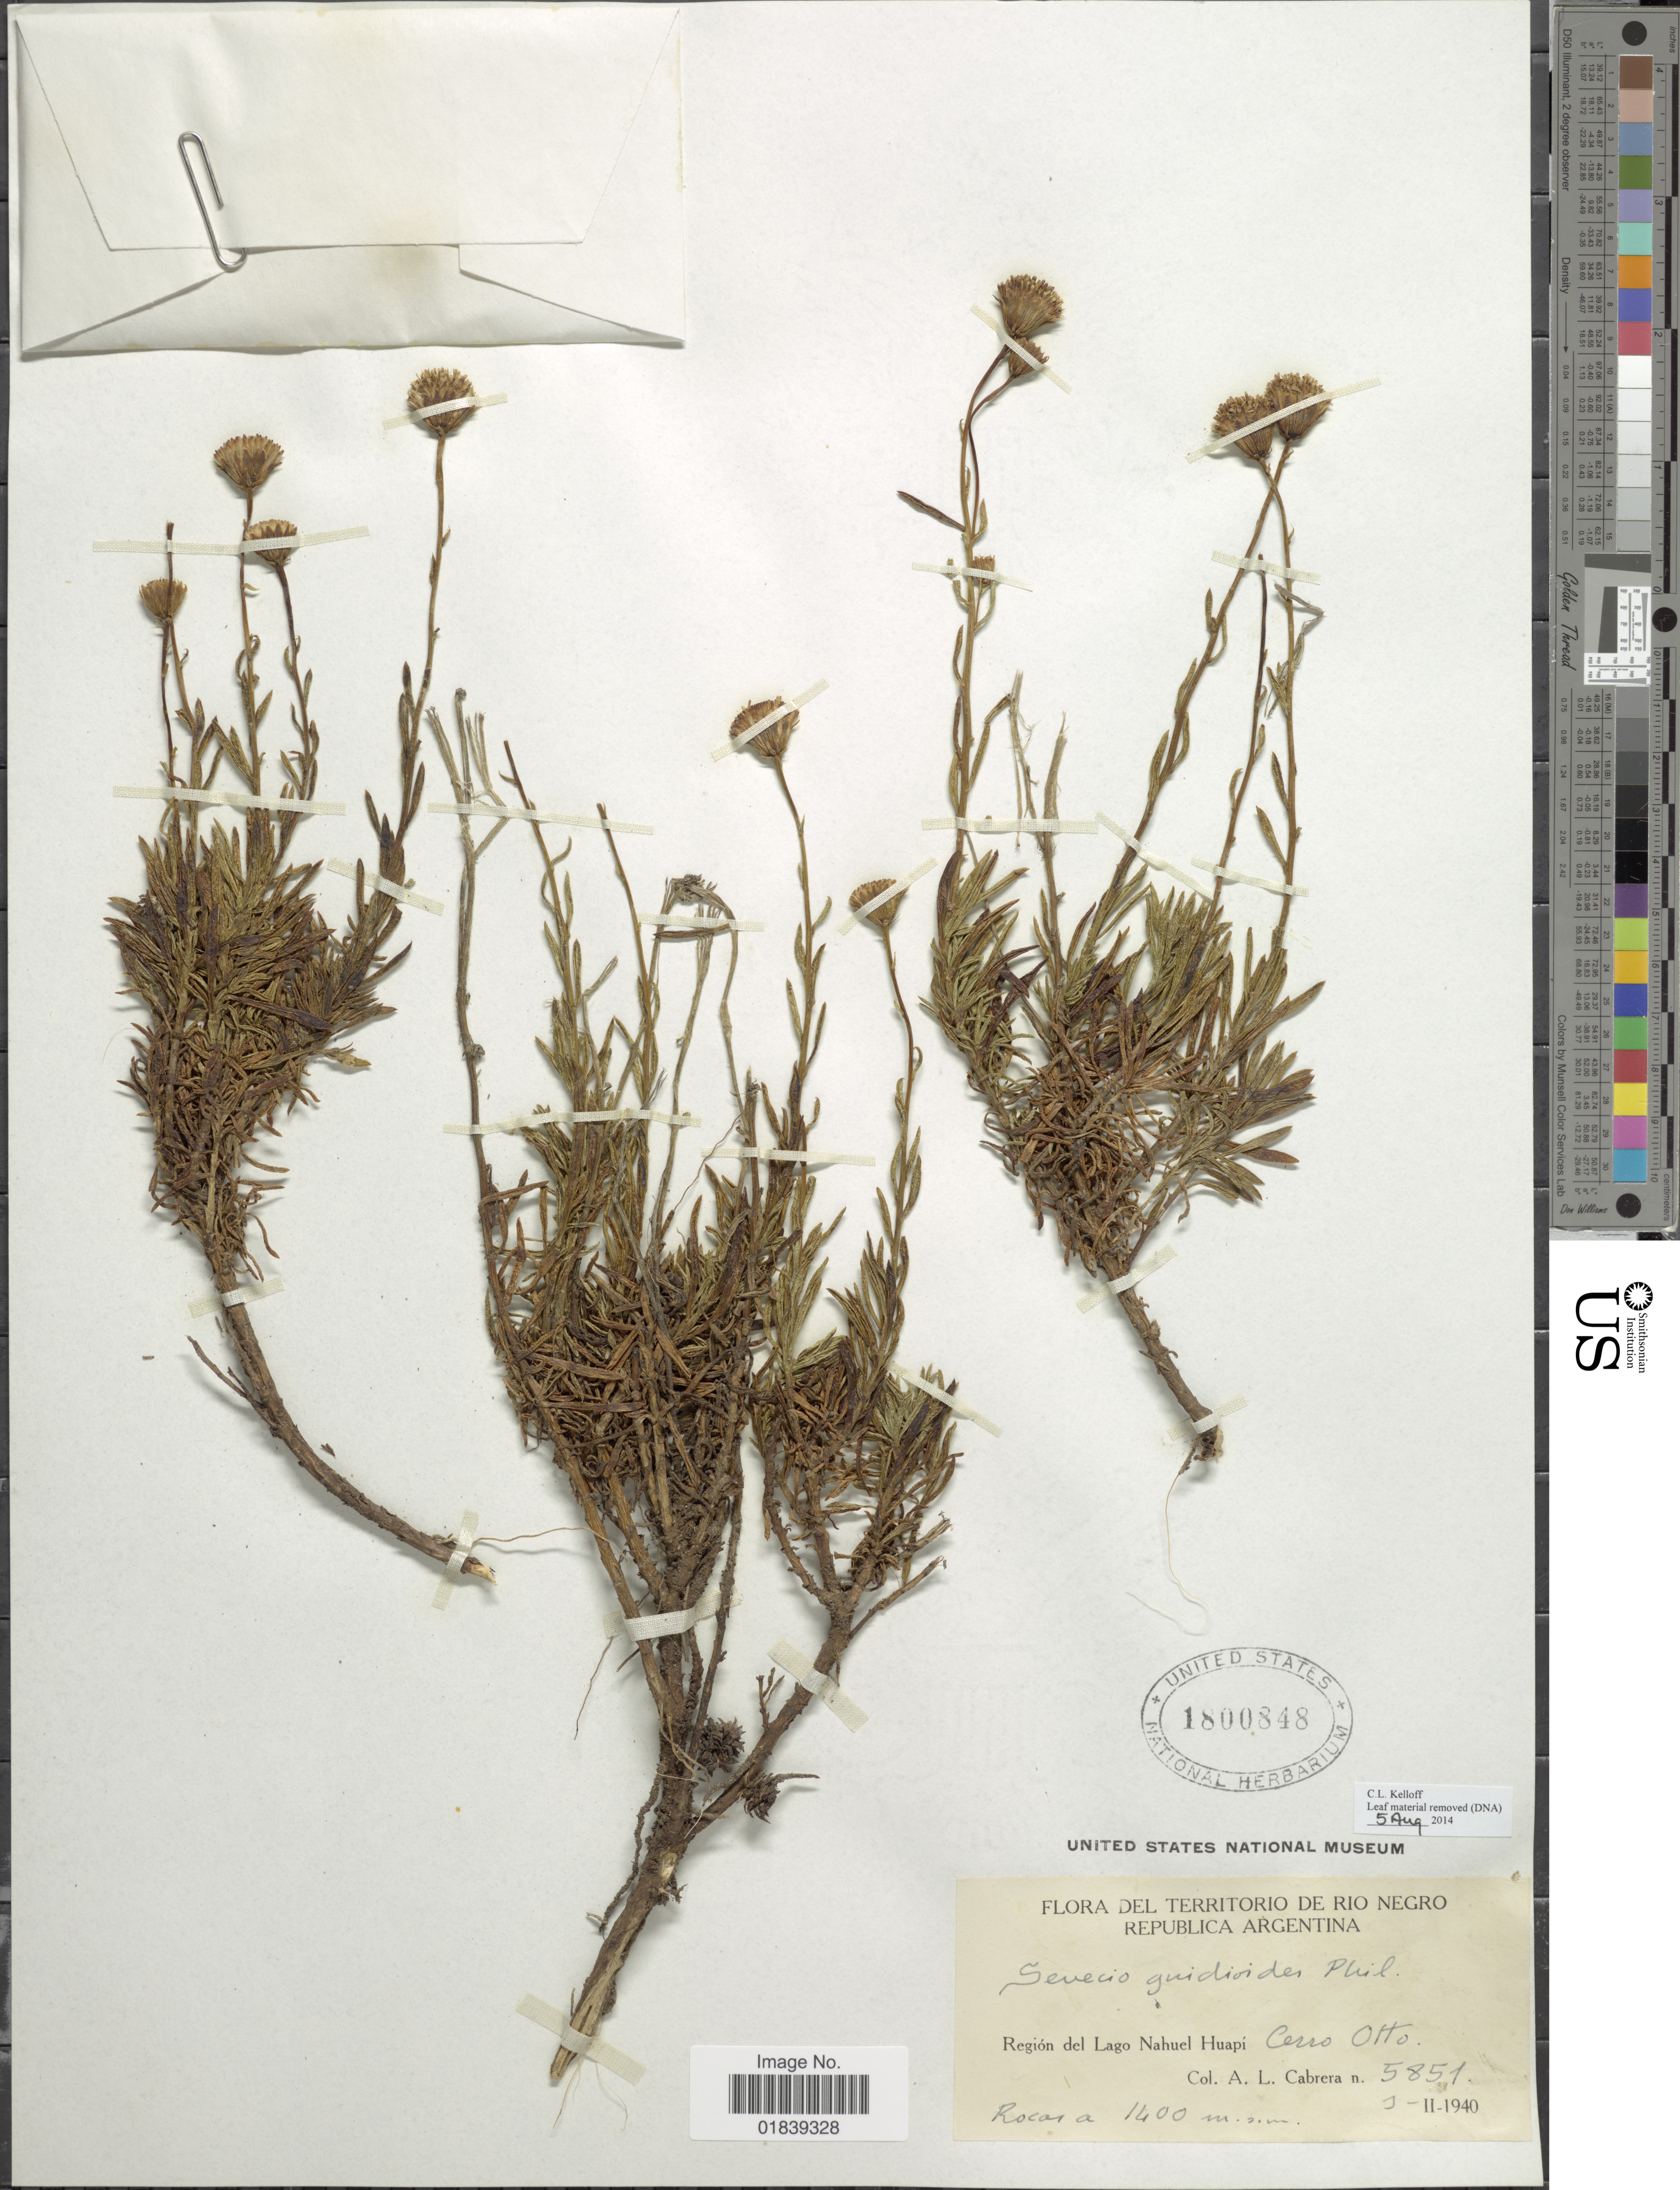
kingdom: Plantae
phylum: Tracheophyta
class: Magnoliopsida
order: Asterales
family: Asteraceae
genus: Senecio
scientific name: Senecio gnidioides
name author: Phil.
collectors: A. L. Cabrera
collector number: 5851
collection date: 1940-02-01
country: Argentina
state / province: Rio Negro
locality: Republica Argentina, Region del Lago Nahuel Haupi, Cerro Otto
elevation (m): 1400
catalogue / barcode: US 1800848